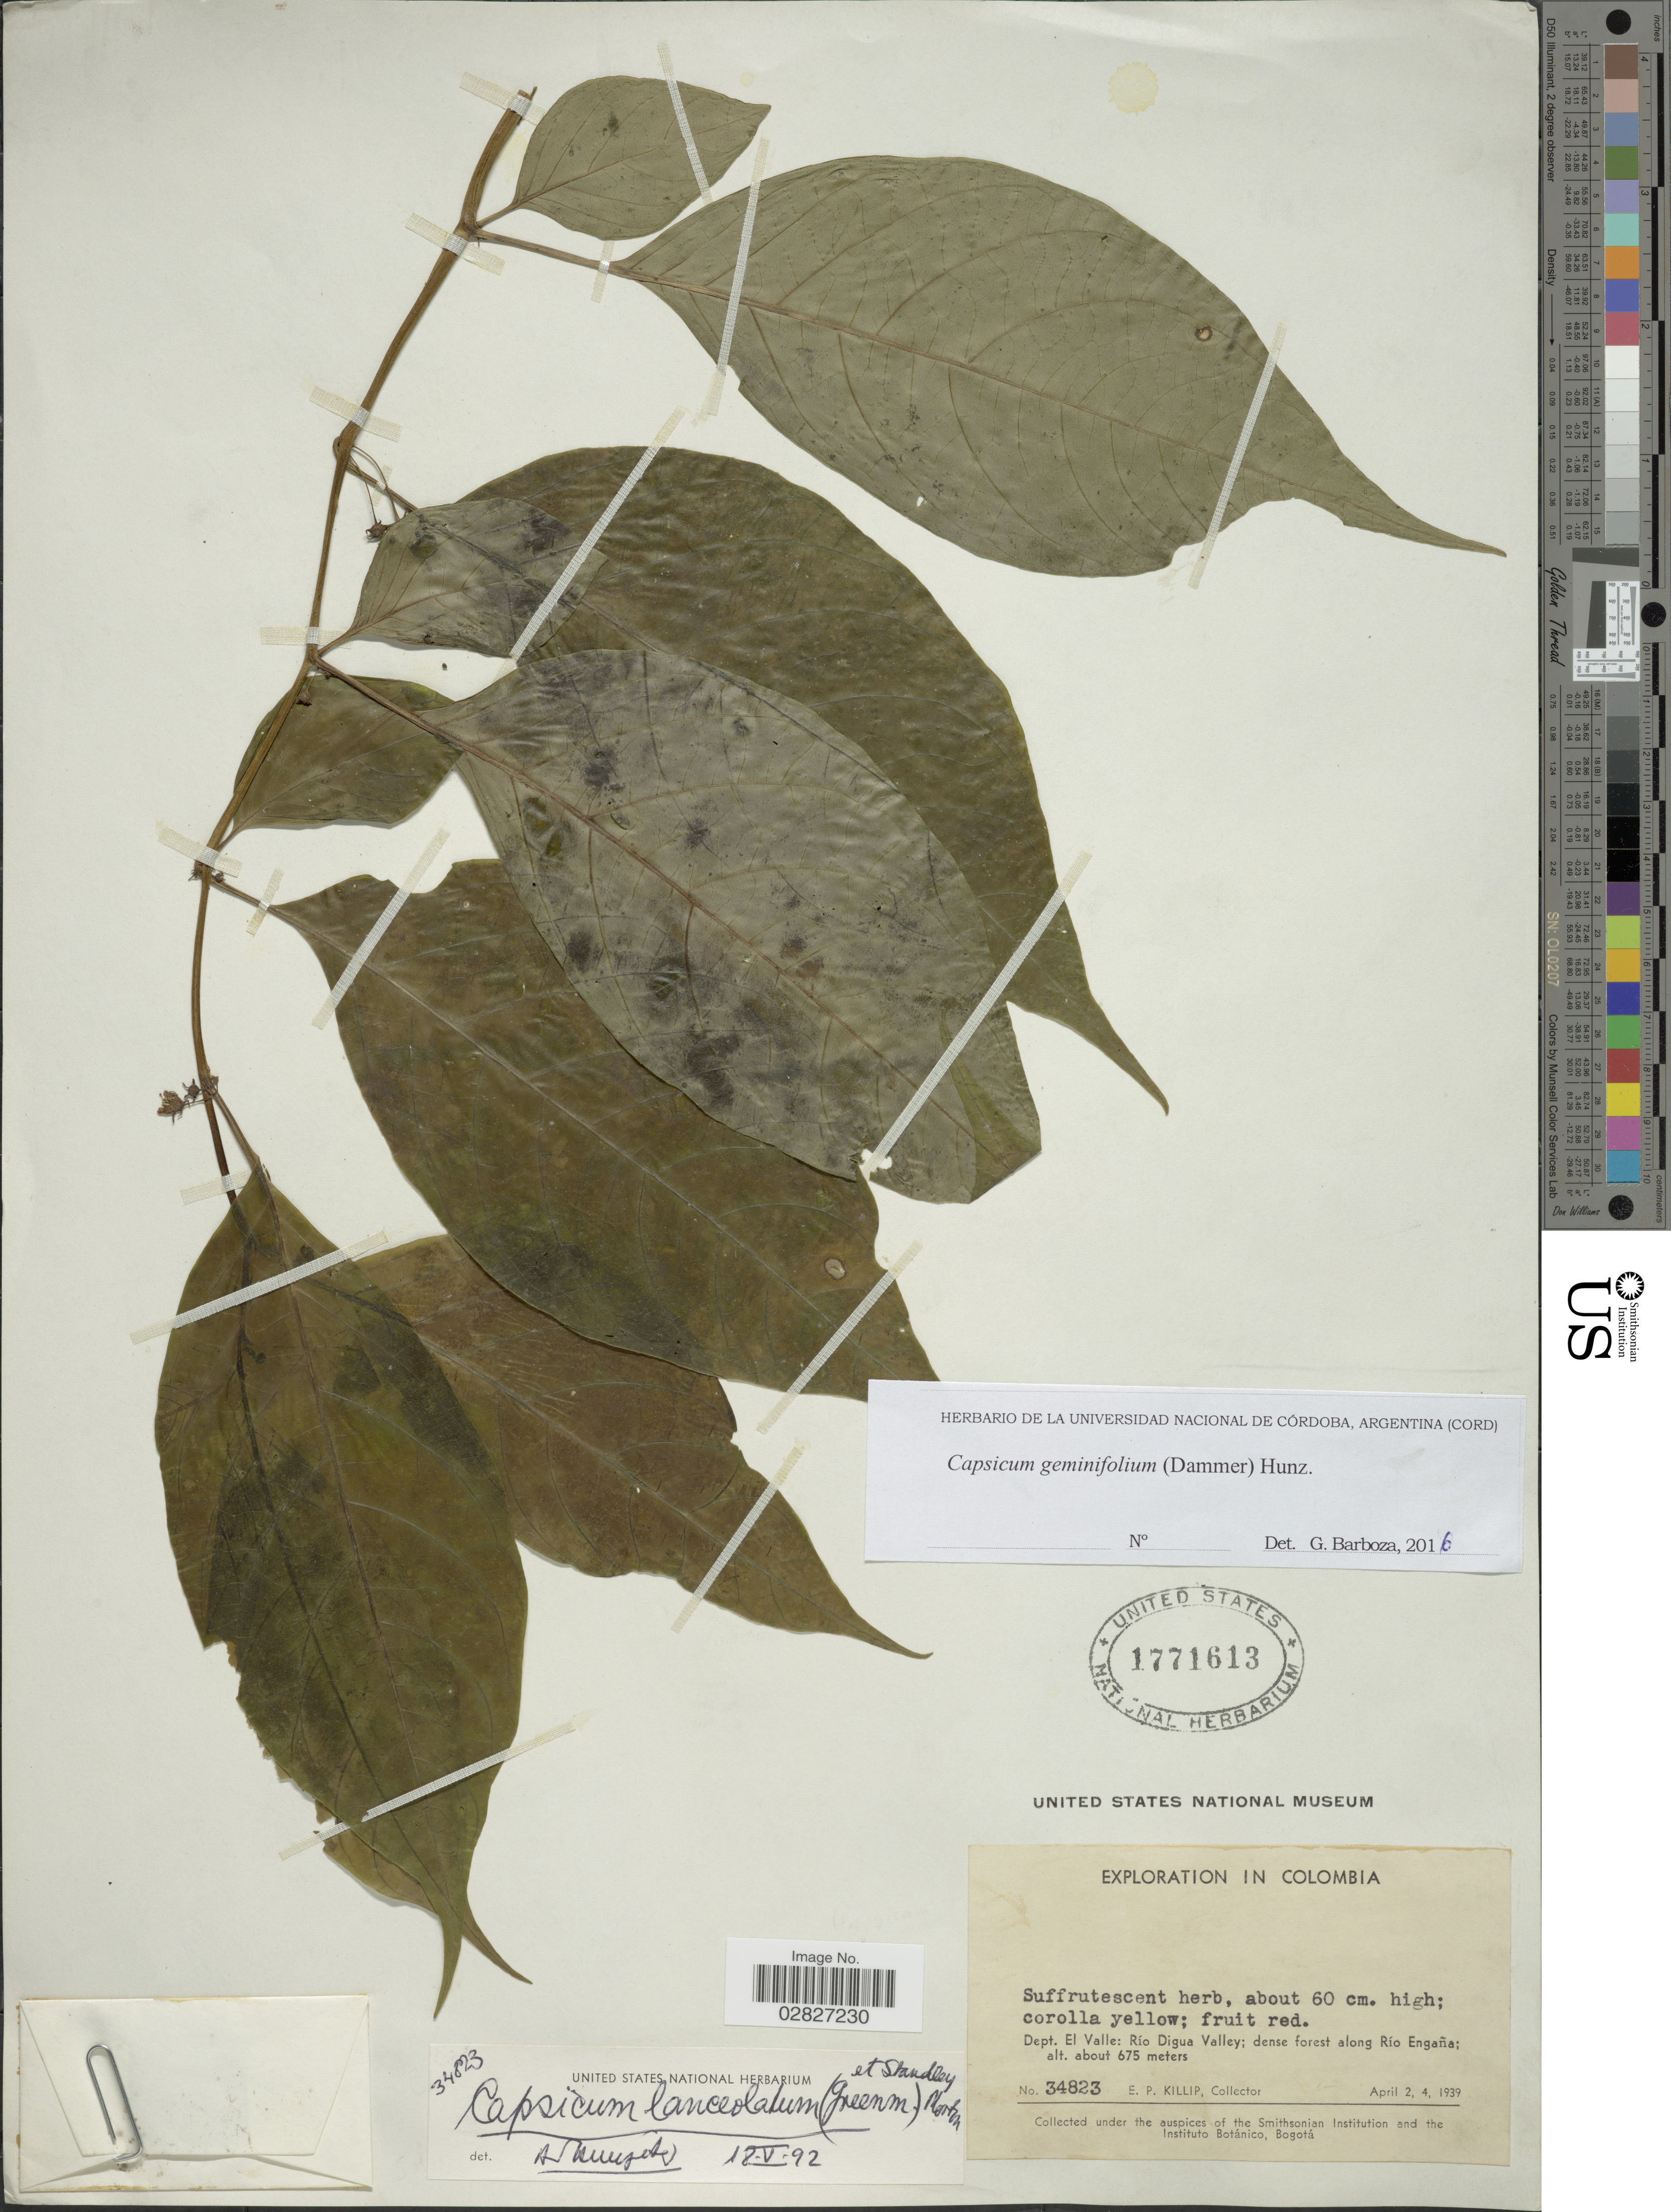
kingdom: Plantae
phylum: Tracheophyta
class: Magnoliopsida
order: Solanales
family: Solanaceae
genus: Capsicum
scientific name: Capsicum geminifolium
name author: (Dammer) Hunz.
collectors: E. P. Killip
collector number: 34823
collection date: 1939-04-02/1939-04-04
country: Colombia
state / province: Valle del Cauca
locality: Dept. El Valle: Río Digua Valley: dense forest along Río Engaña.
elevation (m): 675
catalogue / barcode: US 1771613